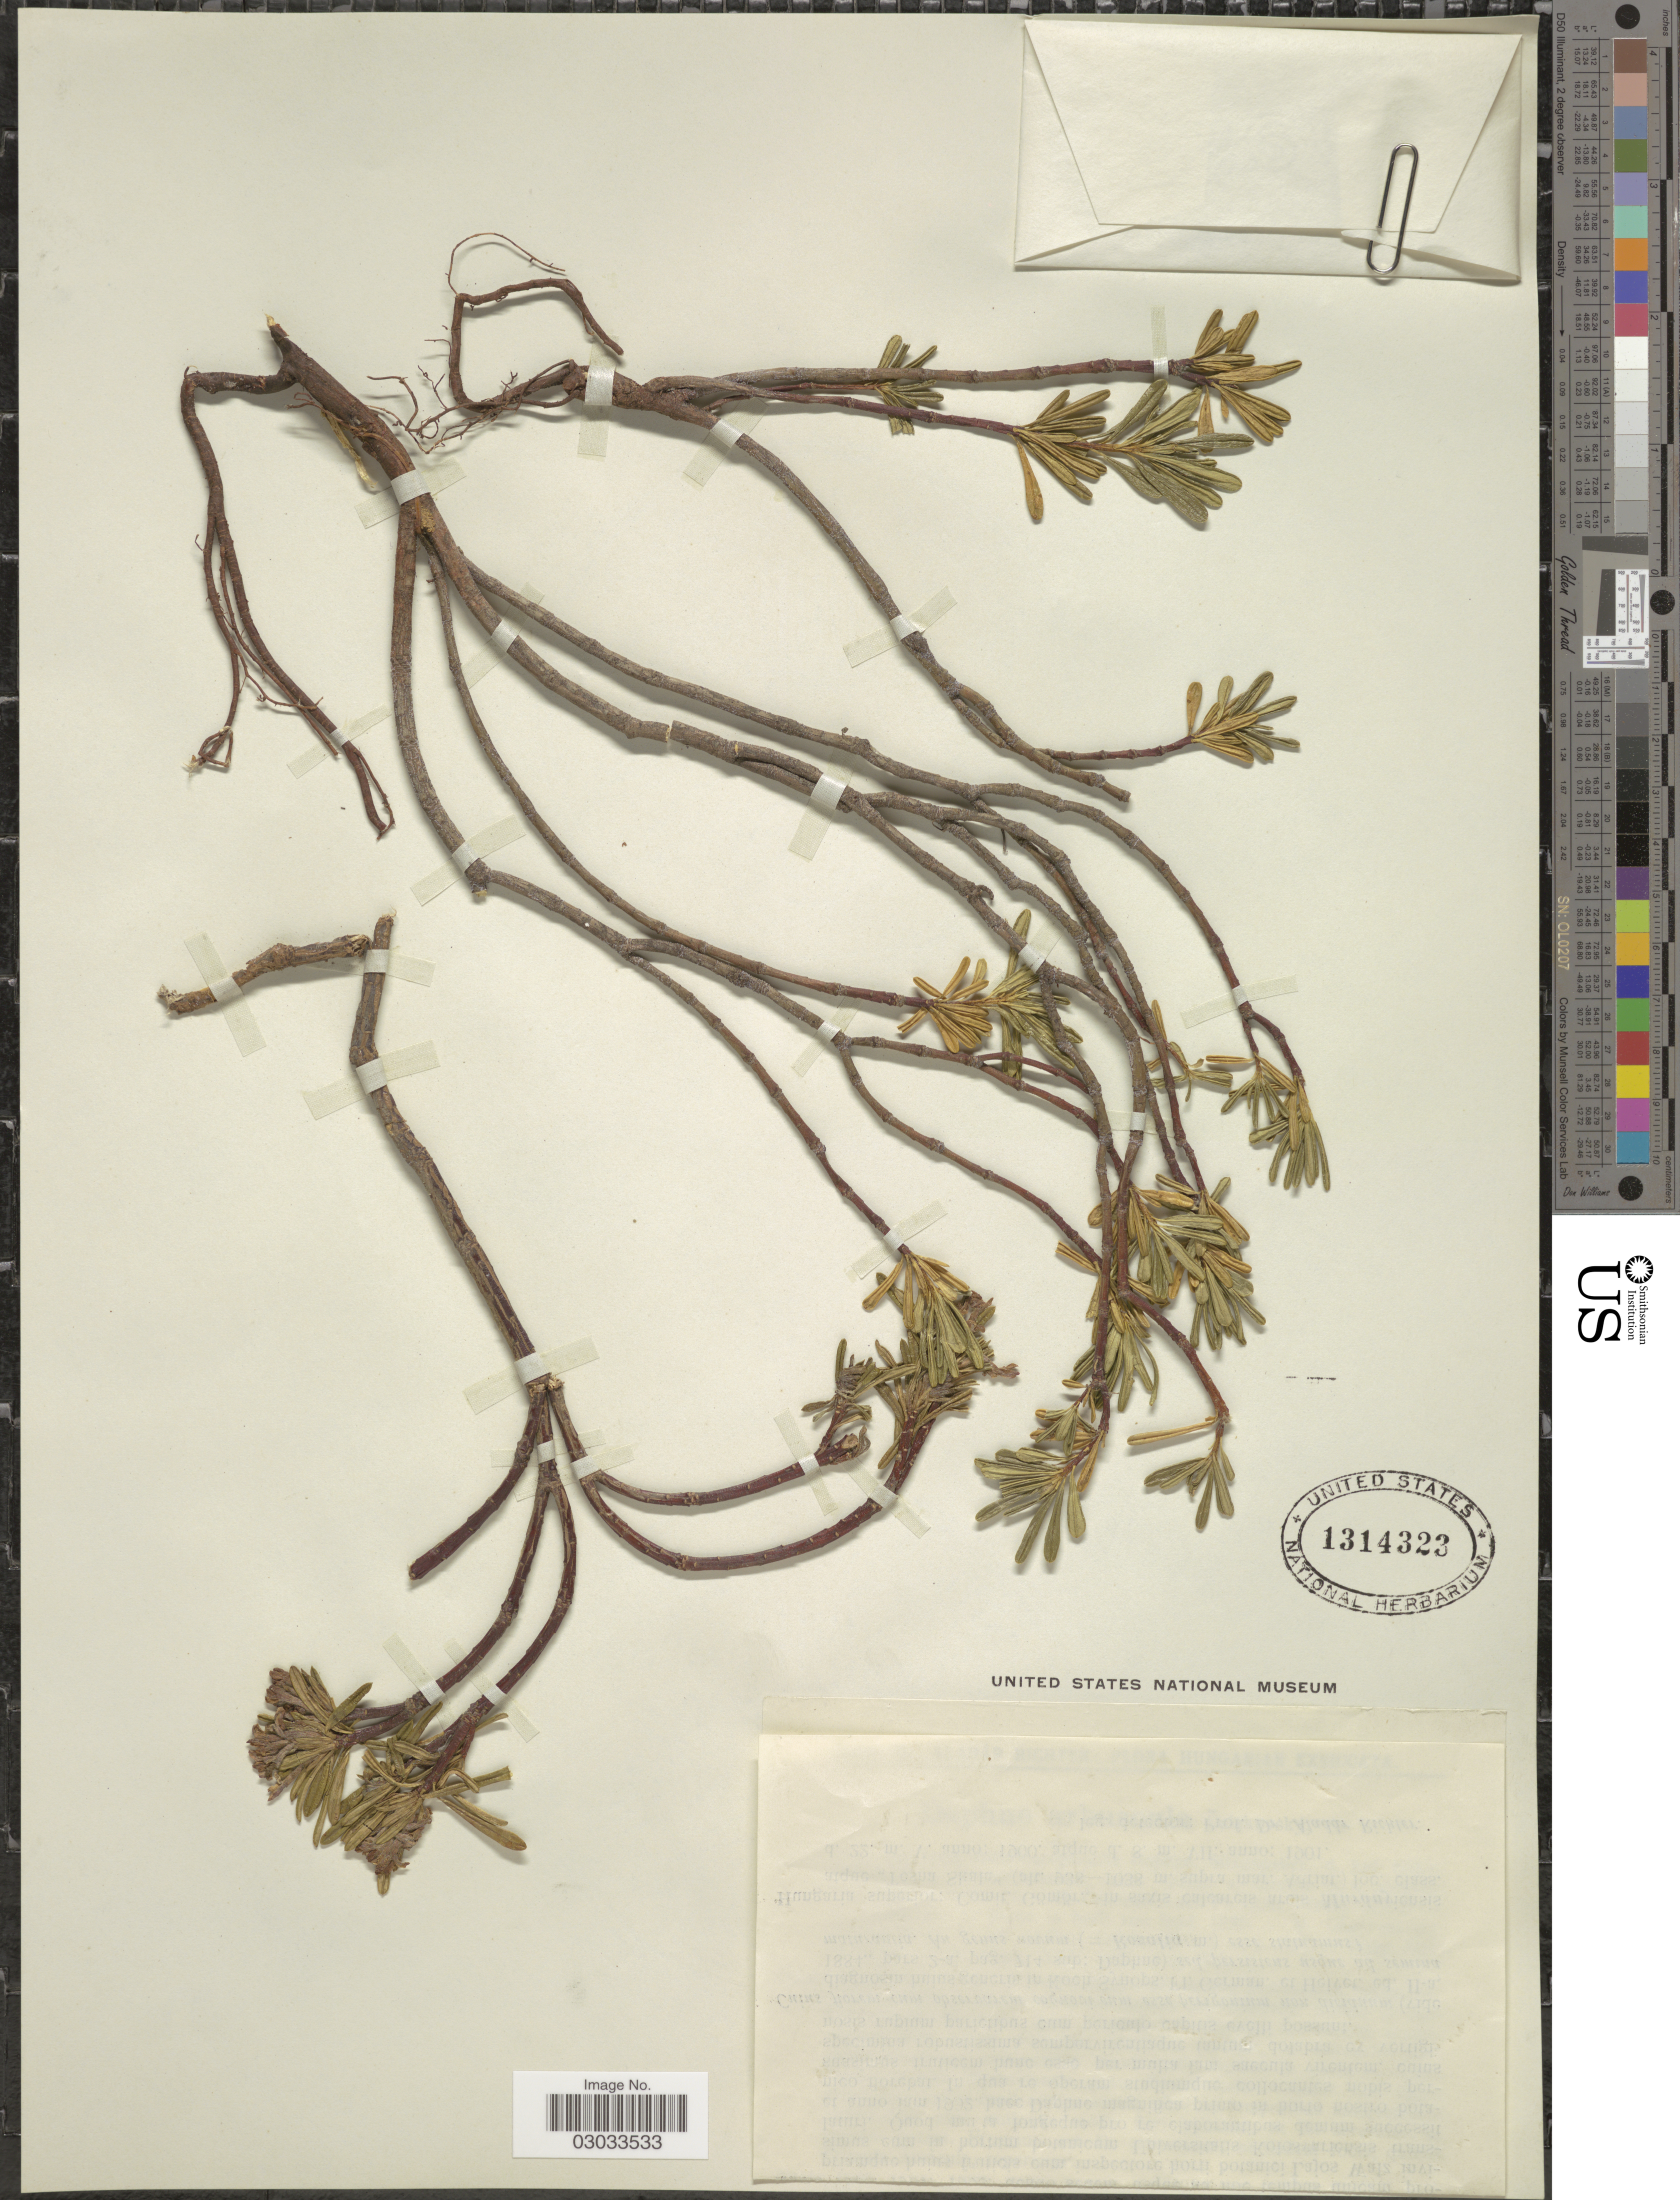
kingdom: Plantae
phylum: Tracheophyta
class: Magnoliopsida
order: Malvales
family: Thymelaeaceae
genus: Daphne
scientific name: Daphne arbuscula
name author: Čelak.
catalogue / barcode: US 1314323